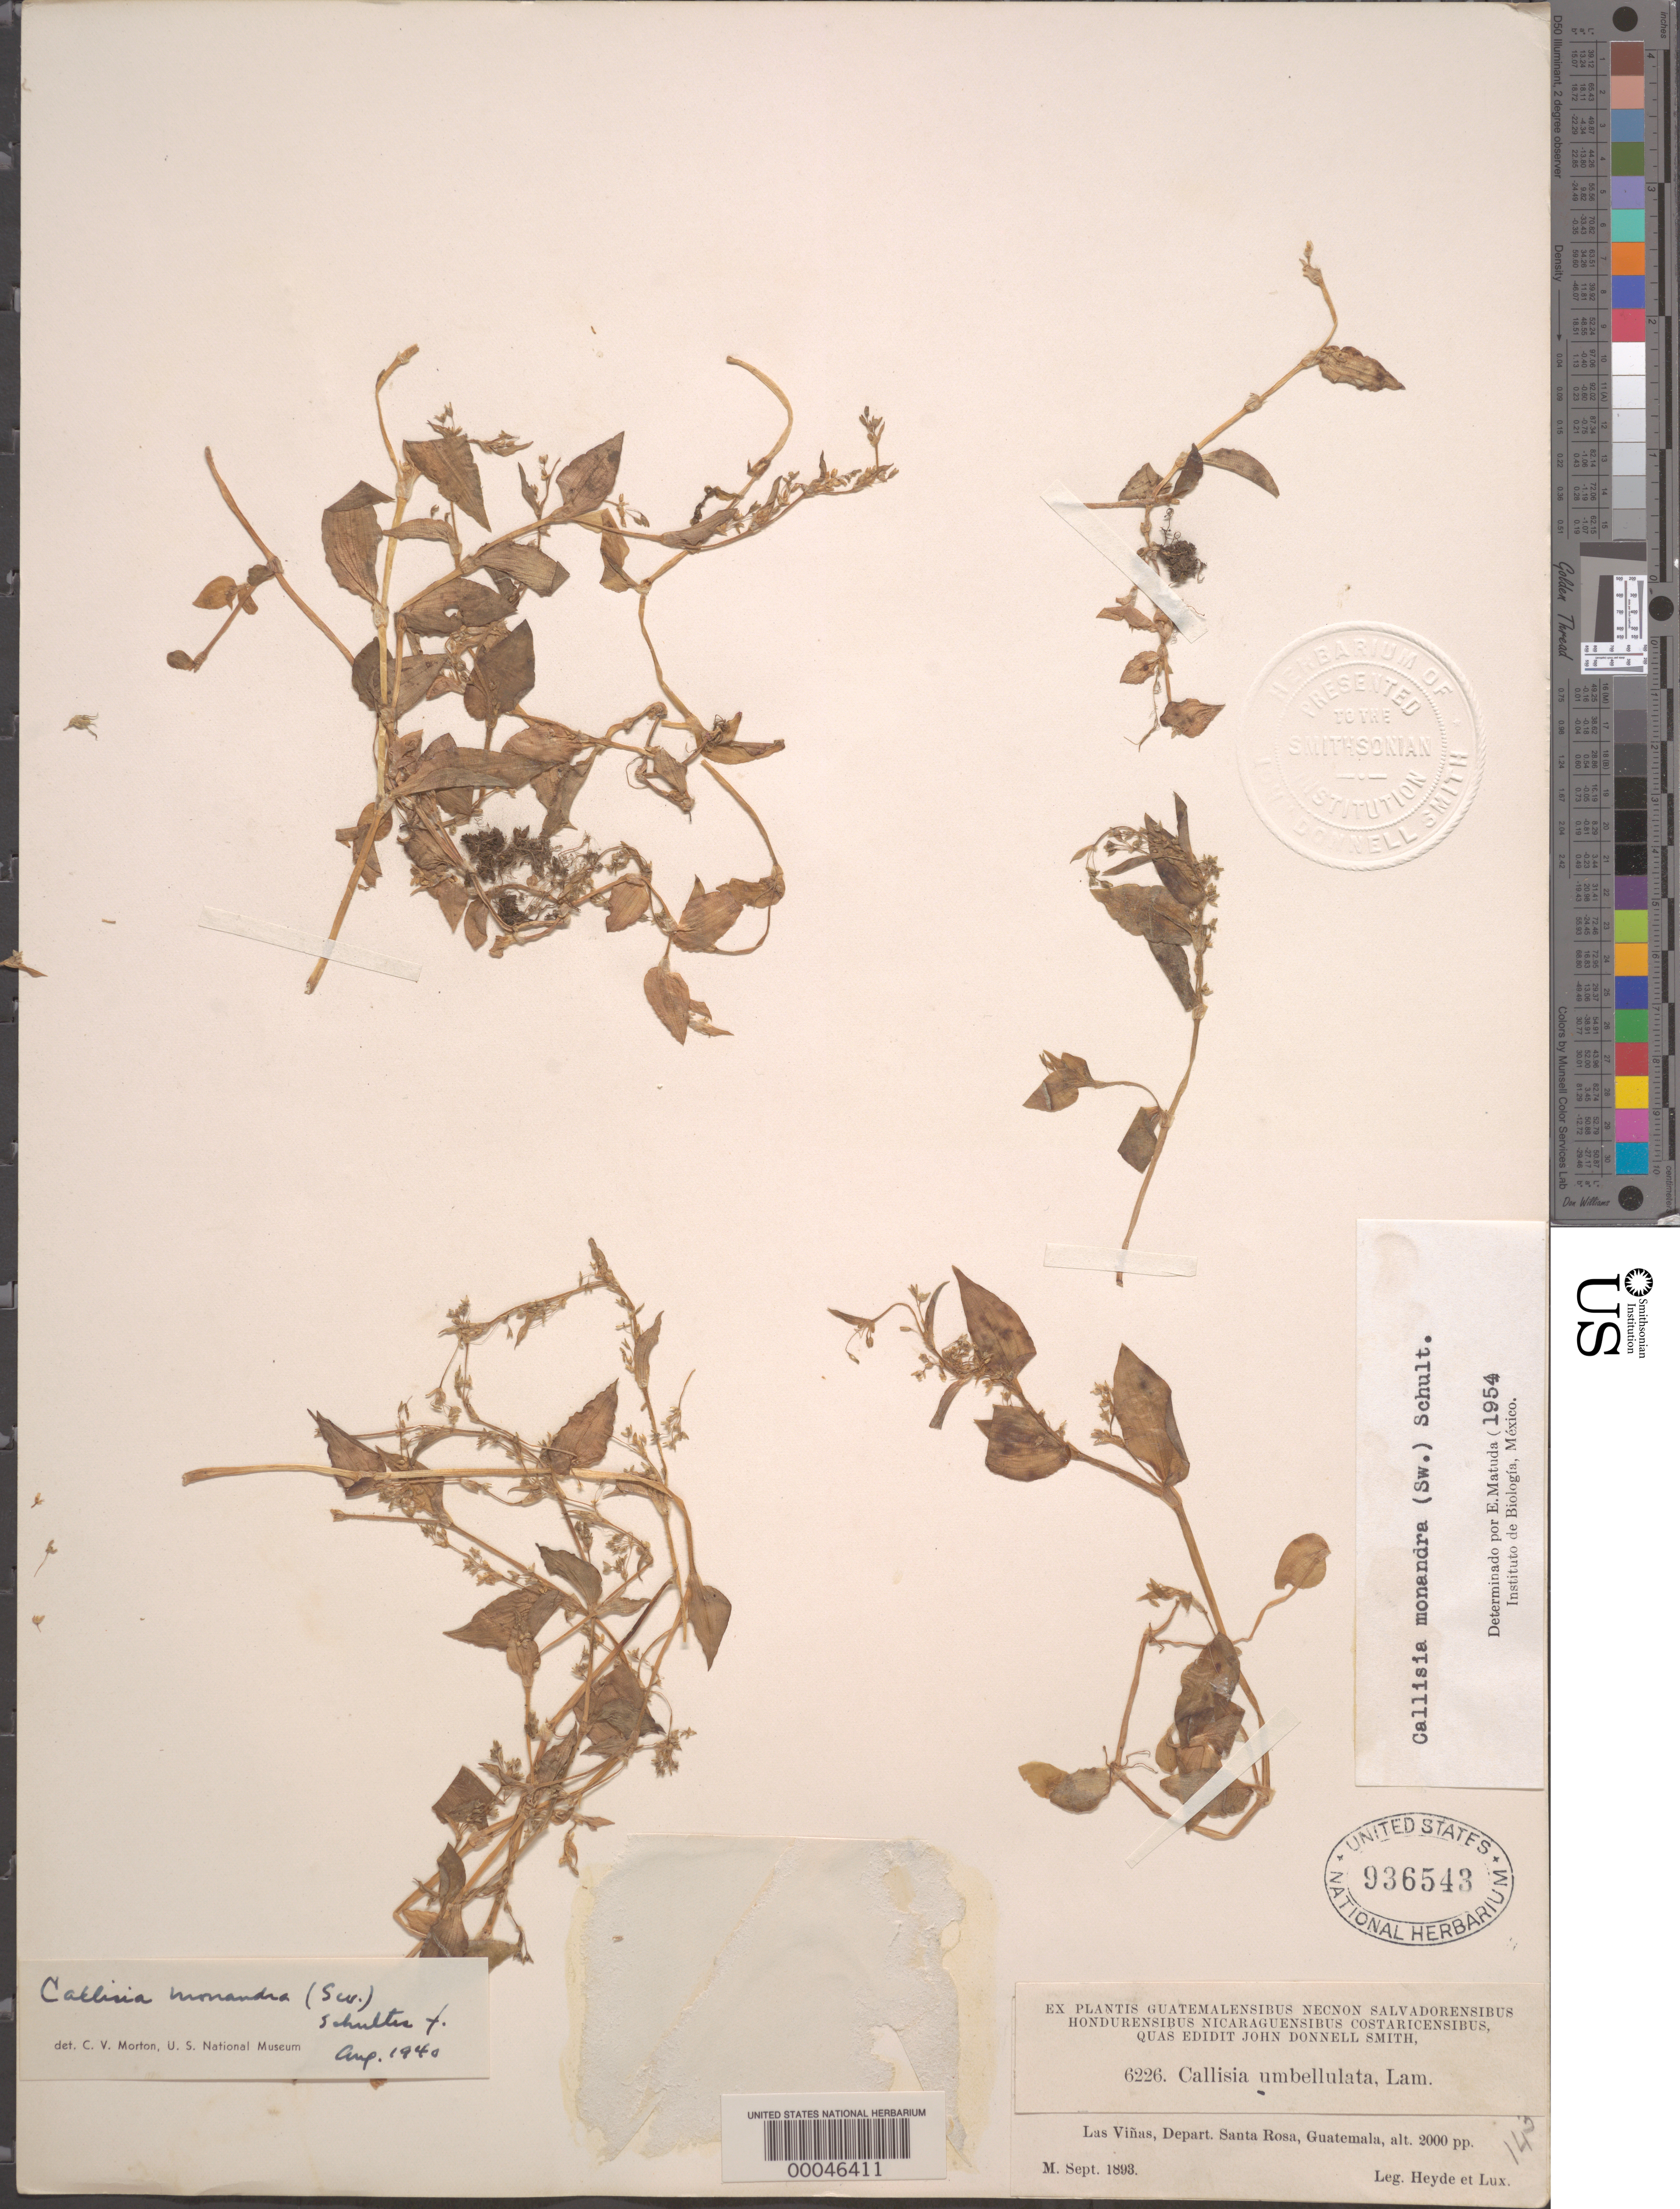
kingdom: Plantae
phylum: Tracheophyta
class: Liliopsida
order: Commelinales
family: Commelinaceae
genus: Callisia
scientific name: Callisia monandra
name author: (Sw.) Schult. & Schult. f.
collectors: E. T. Heyde & E. Lux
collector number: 6226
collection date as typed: Sep 1893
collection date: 1893-09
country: Guatemala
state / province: Santa Rosa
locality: Las Vinas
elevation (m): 610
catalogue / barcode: US 936543